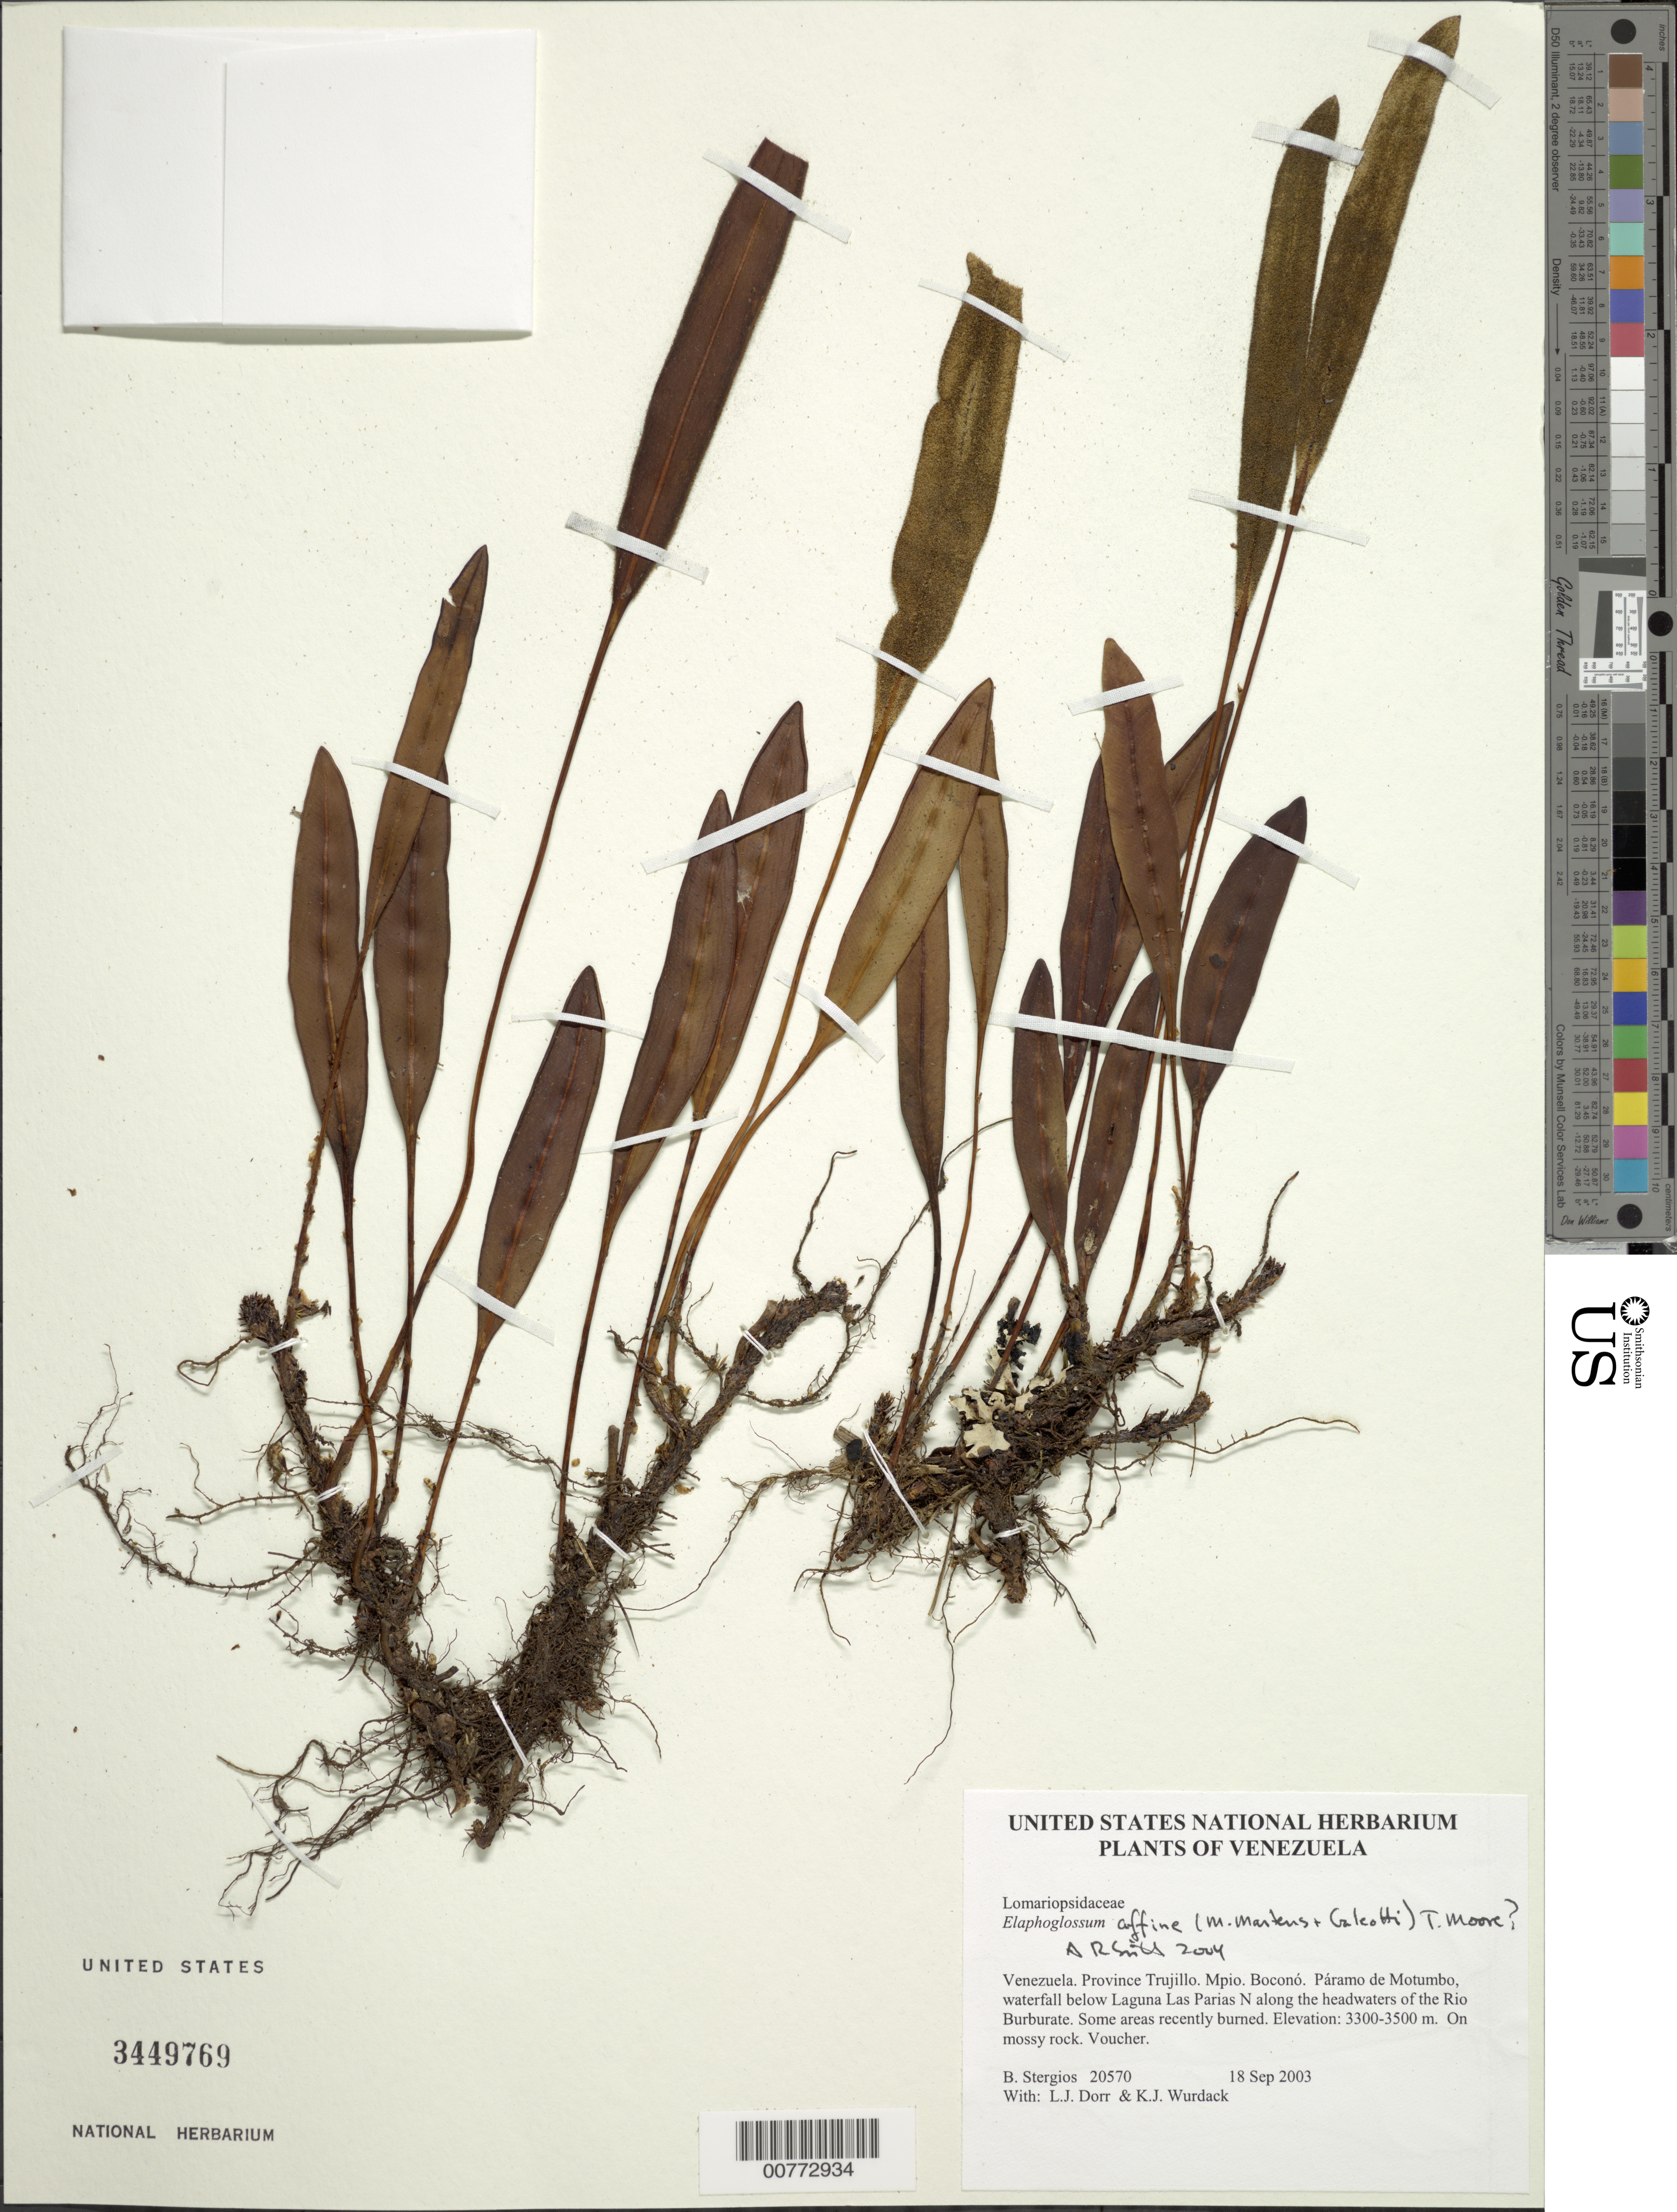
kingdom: Plantae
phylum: Tracheophyta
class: Polypodiopsida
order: Polypodiales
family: Dryopteridaceae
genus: Elaphoglossum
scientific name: Elaphoglossum affine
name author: (M. Martens & Galeotti) T. Moore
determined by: Smith, Alan R., (UC)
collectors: B. G. Stergios, L. J. Dorr & K. Wurdack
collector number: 20570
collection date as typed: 18 Sep 2003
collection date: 2003-09-18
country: Venezuela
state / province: Trujillo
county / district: Boconó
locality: Páramo de Motumbo, waterfall below Laguna Las Parias N along the headwaters of the Rio Burburate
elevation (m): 3300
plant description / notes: PORT, US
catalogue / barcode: US 3449769